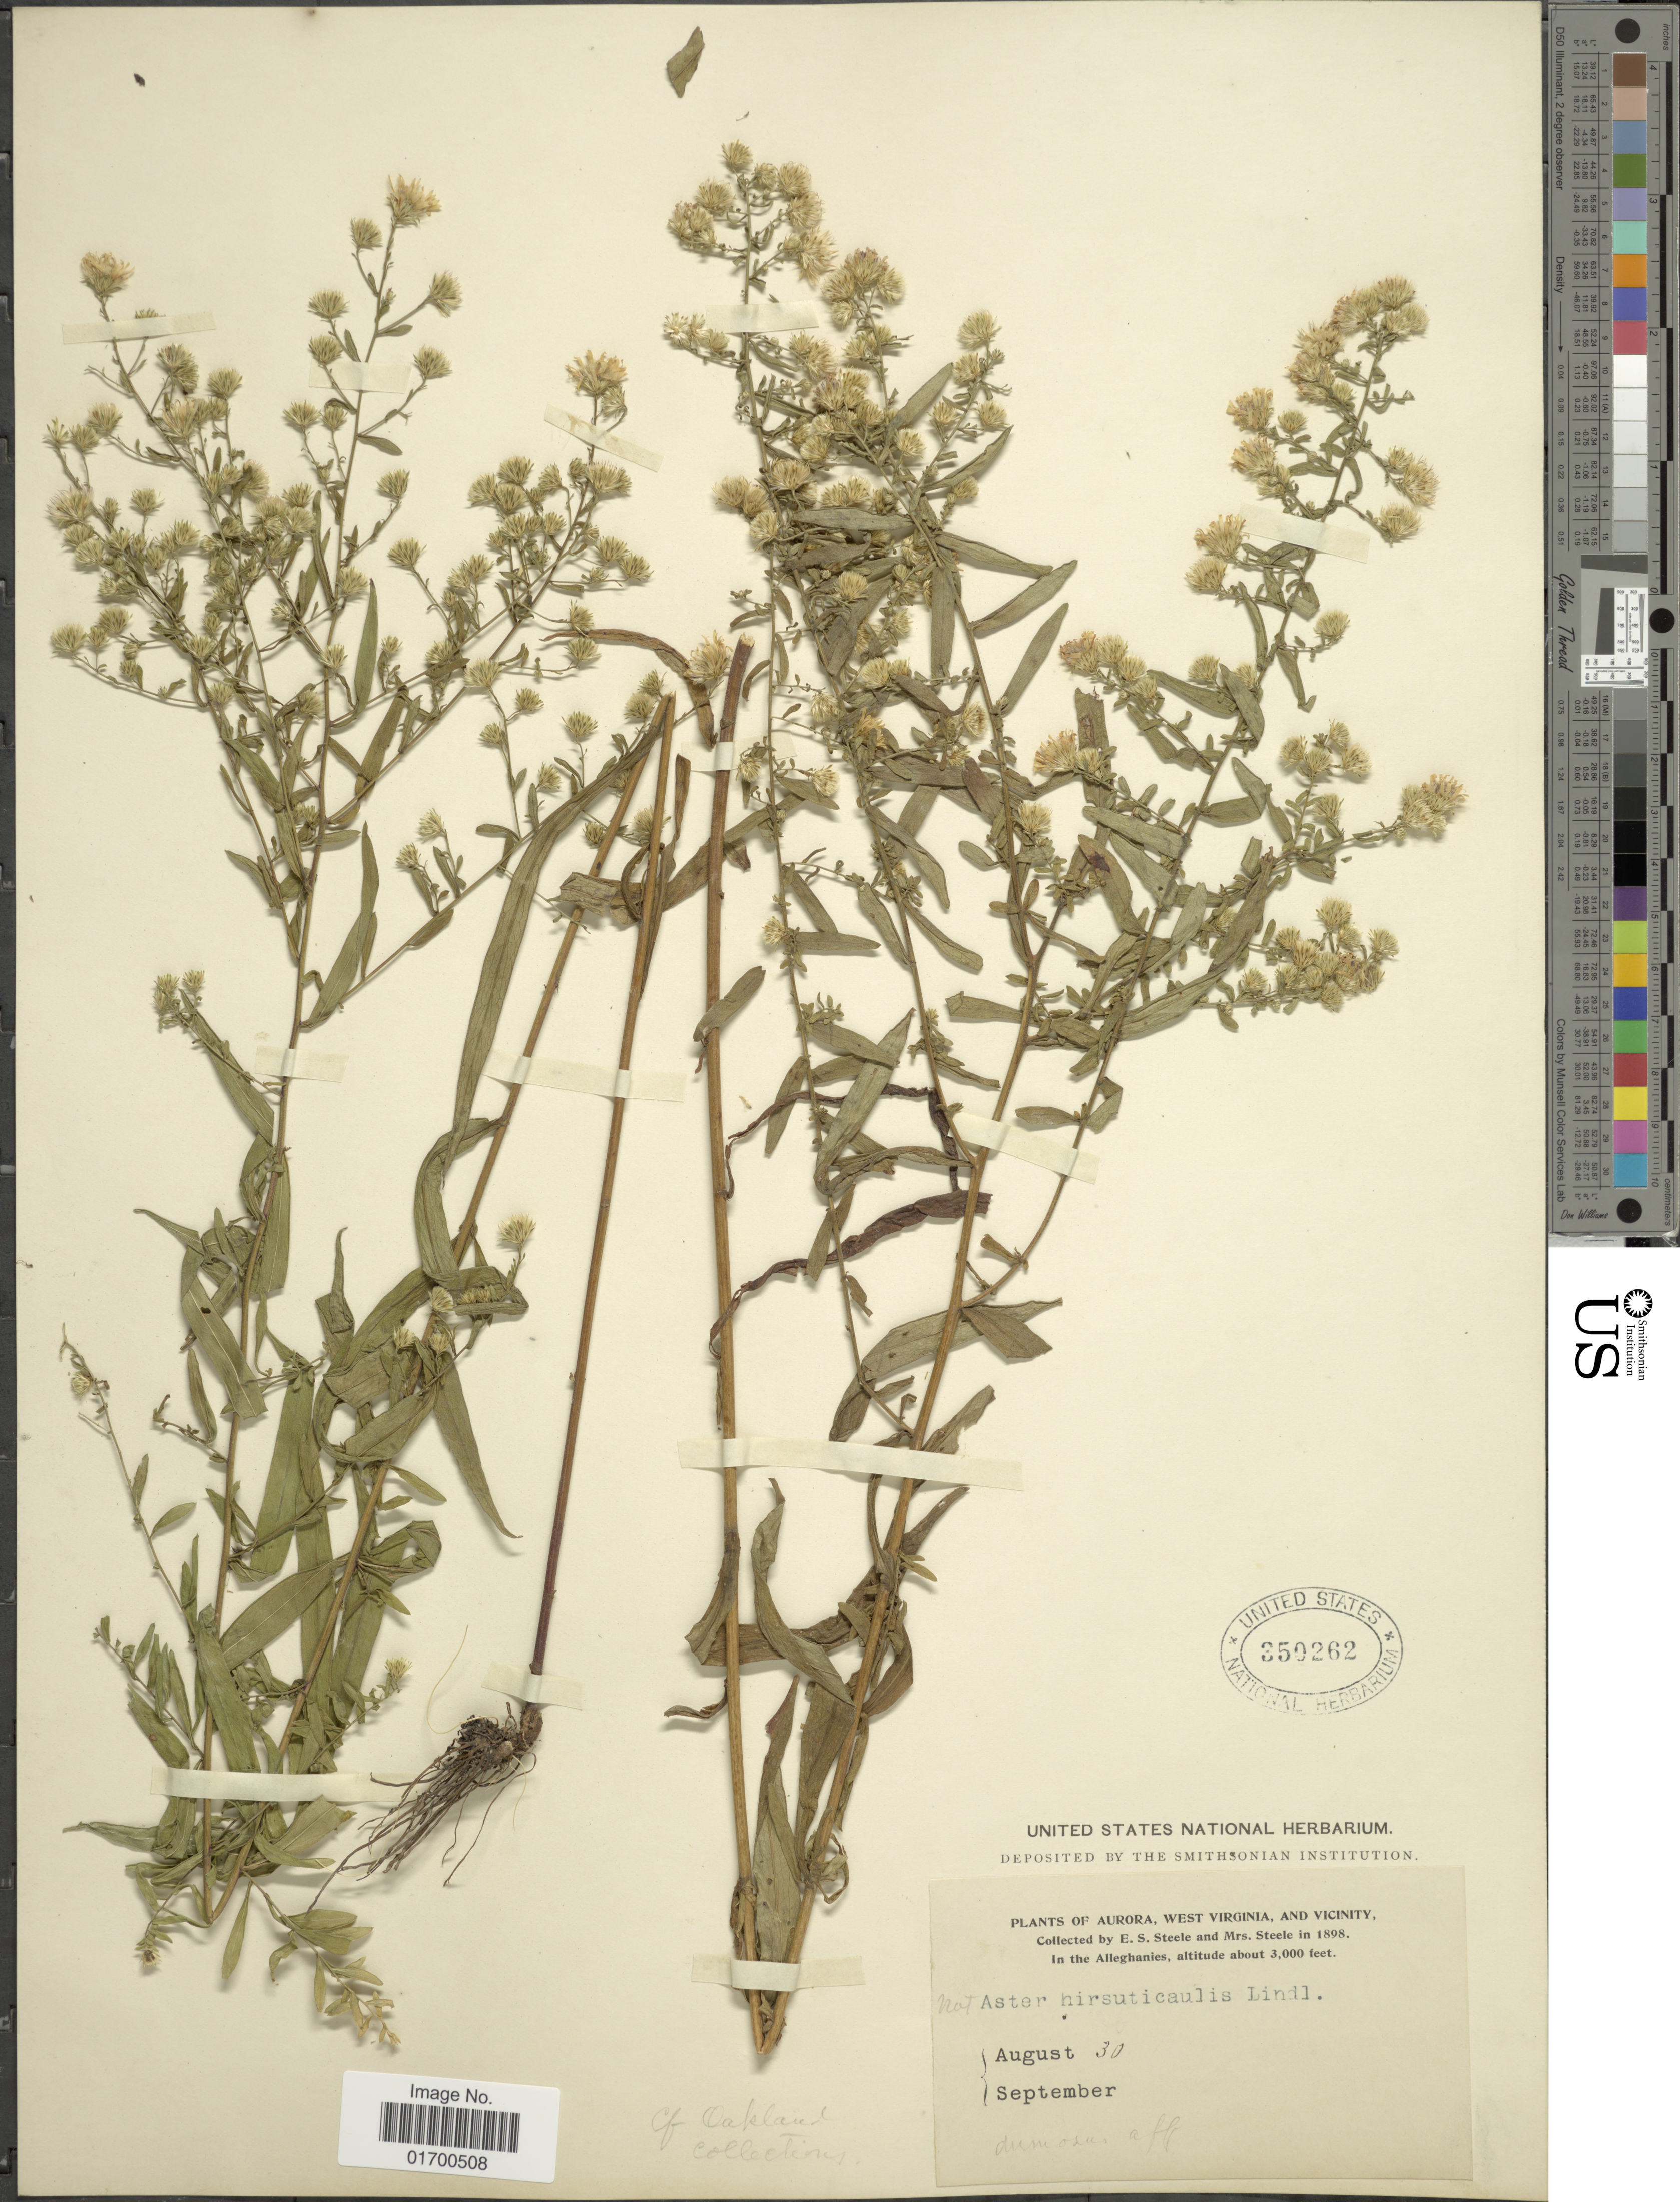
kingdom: Plantae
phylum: Tracheophyta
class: Magnoliopsida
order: Asterales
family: Asteraceae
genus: Symphyotrichum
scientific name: Symphyotrichum lateriflorum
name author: (L.) Á. Löve & D. Löve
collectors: E. Steele & Mrs. E. S. Steele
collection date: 1898-08-30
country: United States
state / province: West Virginia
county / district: Preston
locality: Aurora, and Vicinity, in the Alleghanies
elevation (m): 914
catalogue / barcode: US 350262